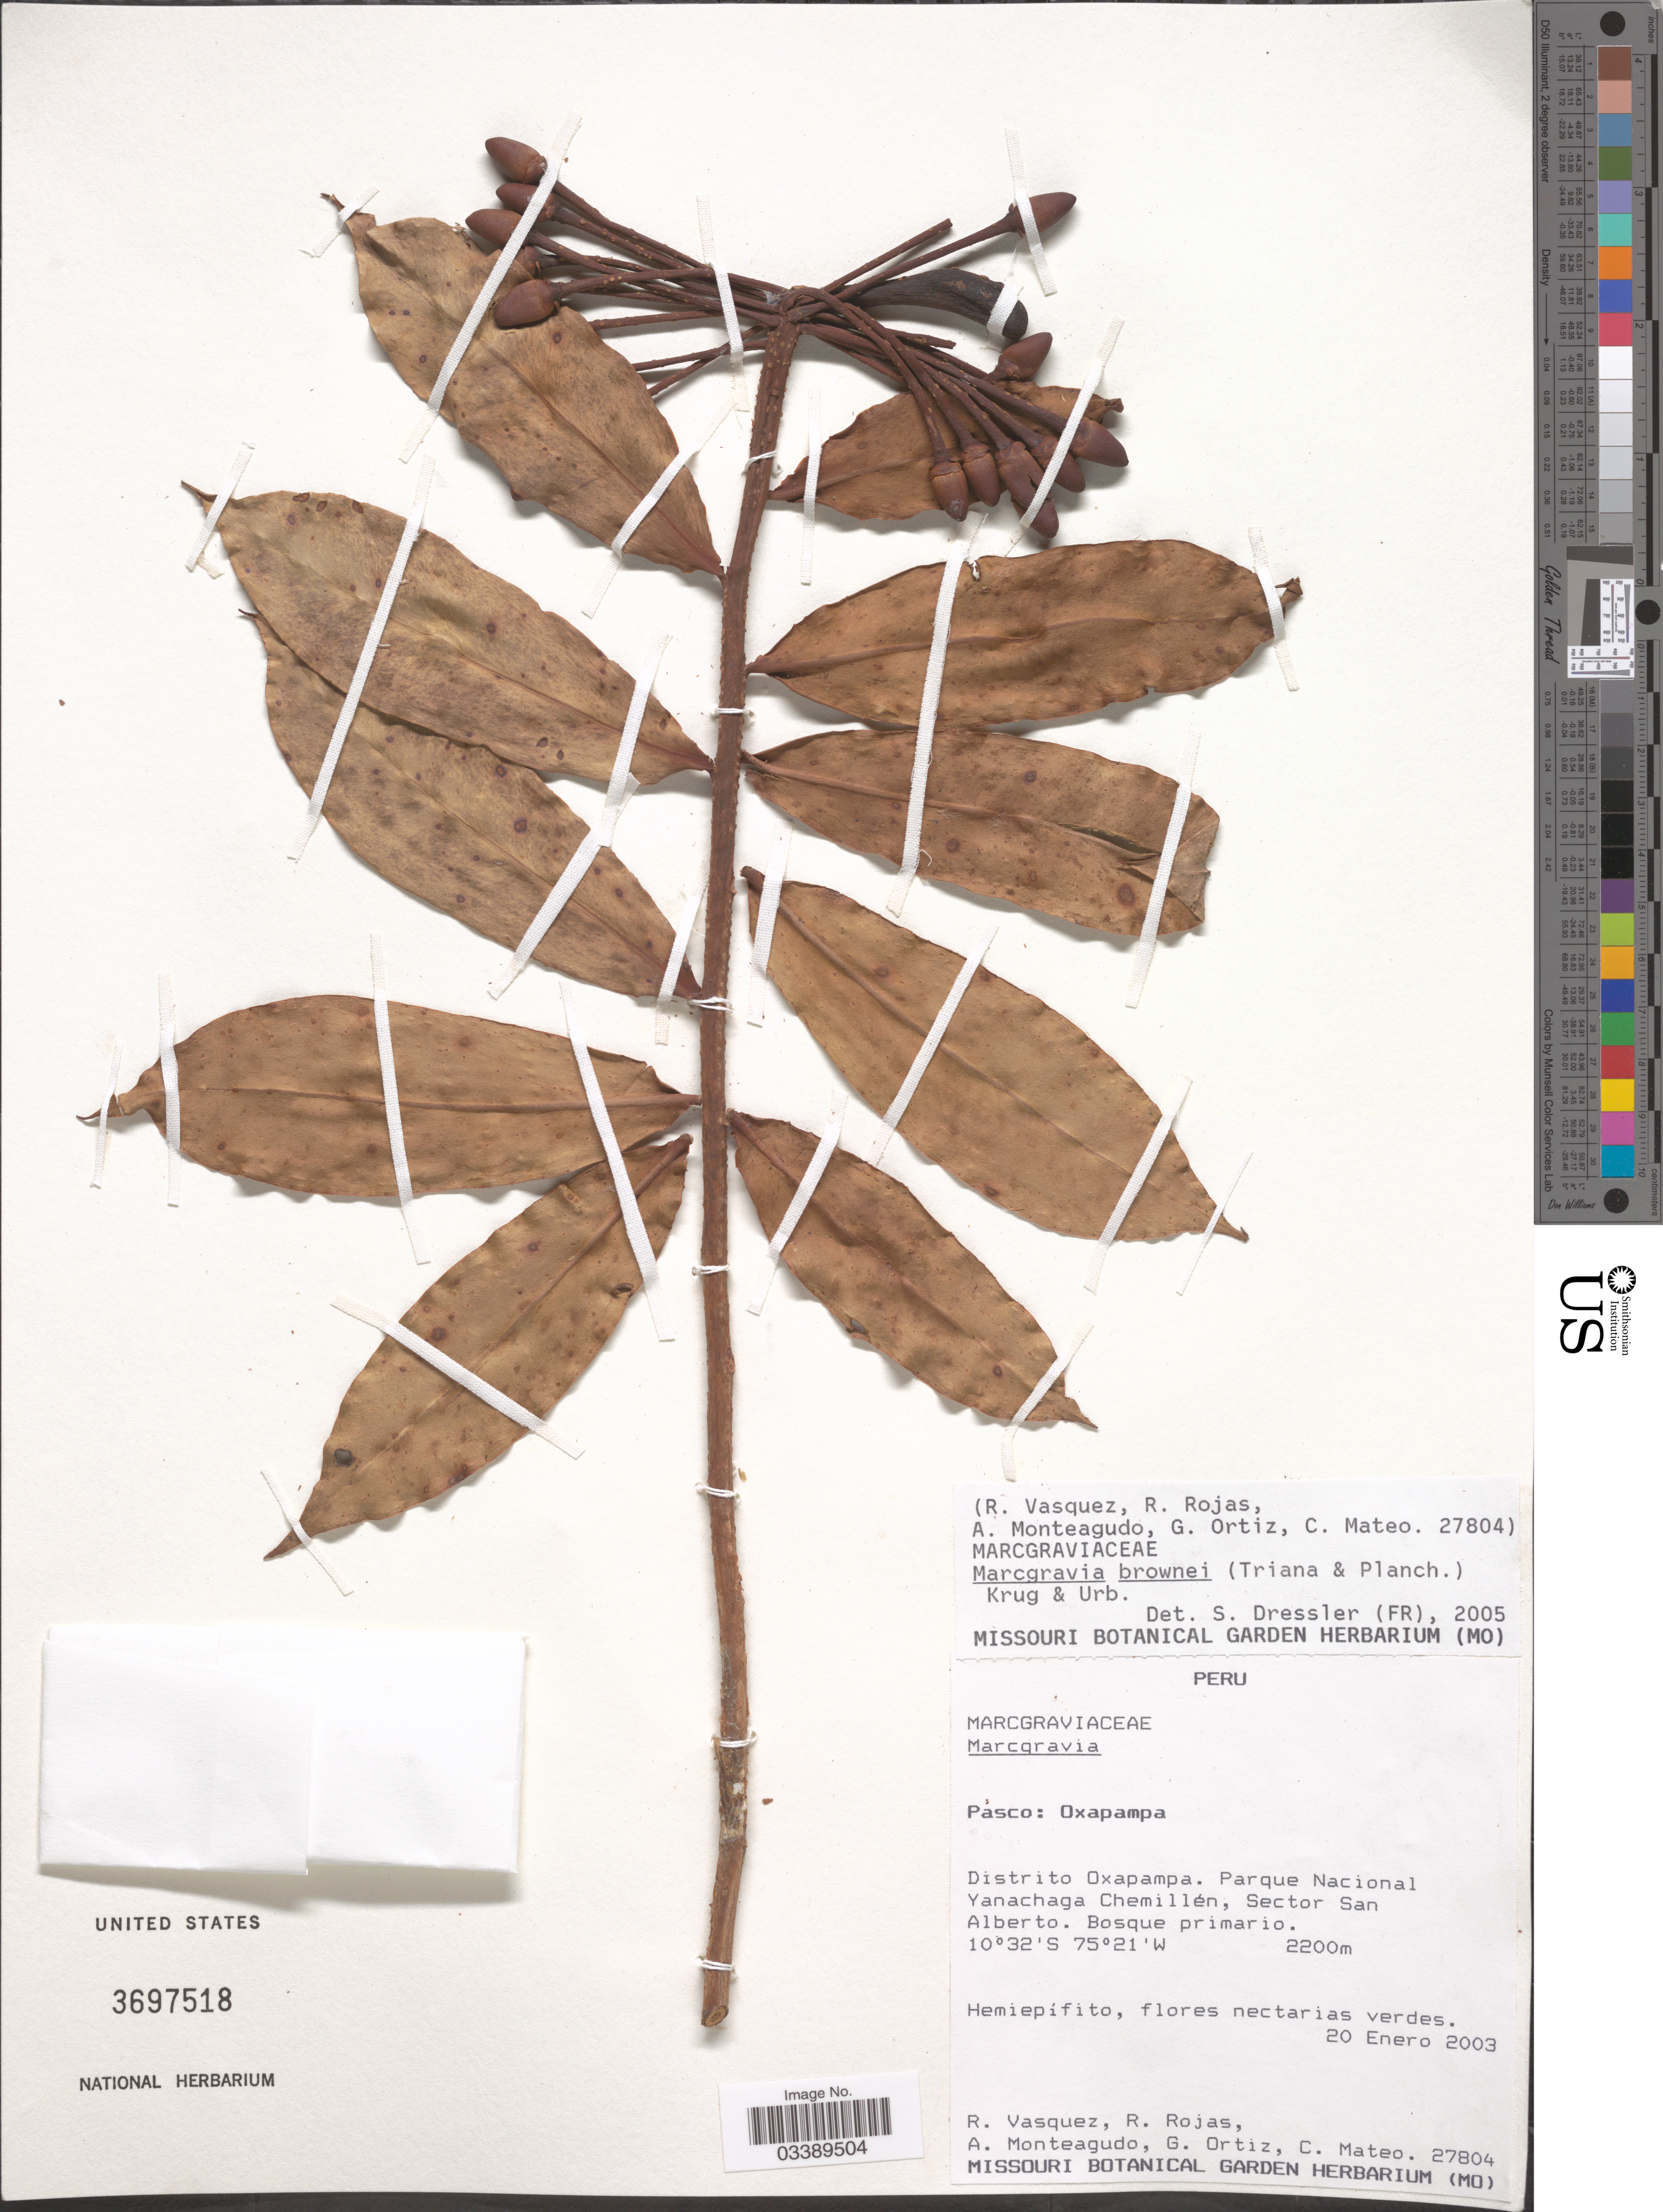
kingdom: Plantae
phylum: Tracheophyta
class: Magnoliopsida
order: Ericales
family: Marcgraviaceae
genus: Marcgravia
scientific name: Marcgravia brownei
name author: (Triana & Planch.) Krug & Urb.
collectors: R. Vasquez, R. Rojas, A. Monteagudo, G. Ortiz & C. Mateo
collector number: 27804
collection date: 2003-01-20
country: Peru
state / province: Pasco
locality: Oxapampa. Distrito Oxapampa. Parque Nacional Yanachaga Chemillén, Sector San Alberto.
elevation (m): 2200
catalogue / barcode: US 3697518